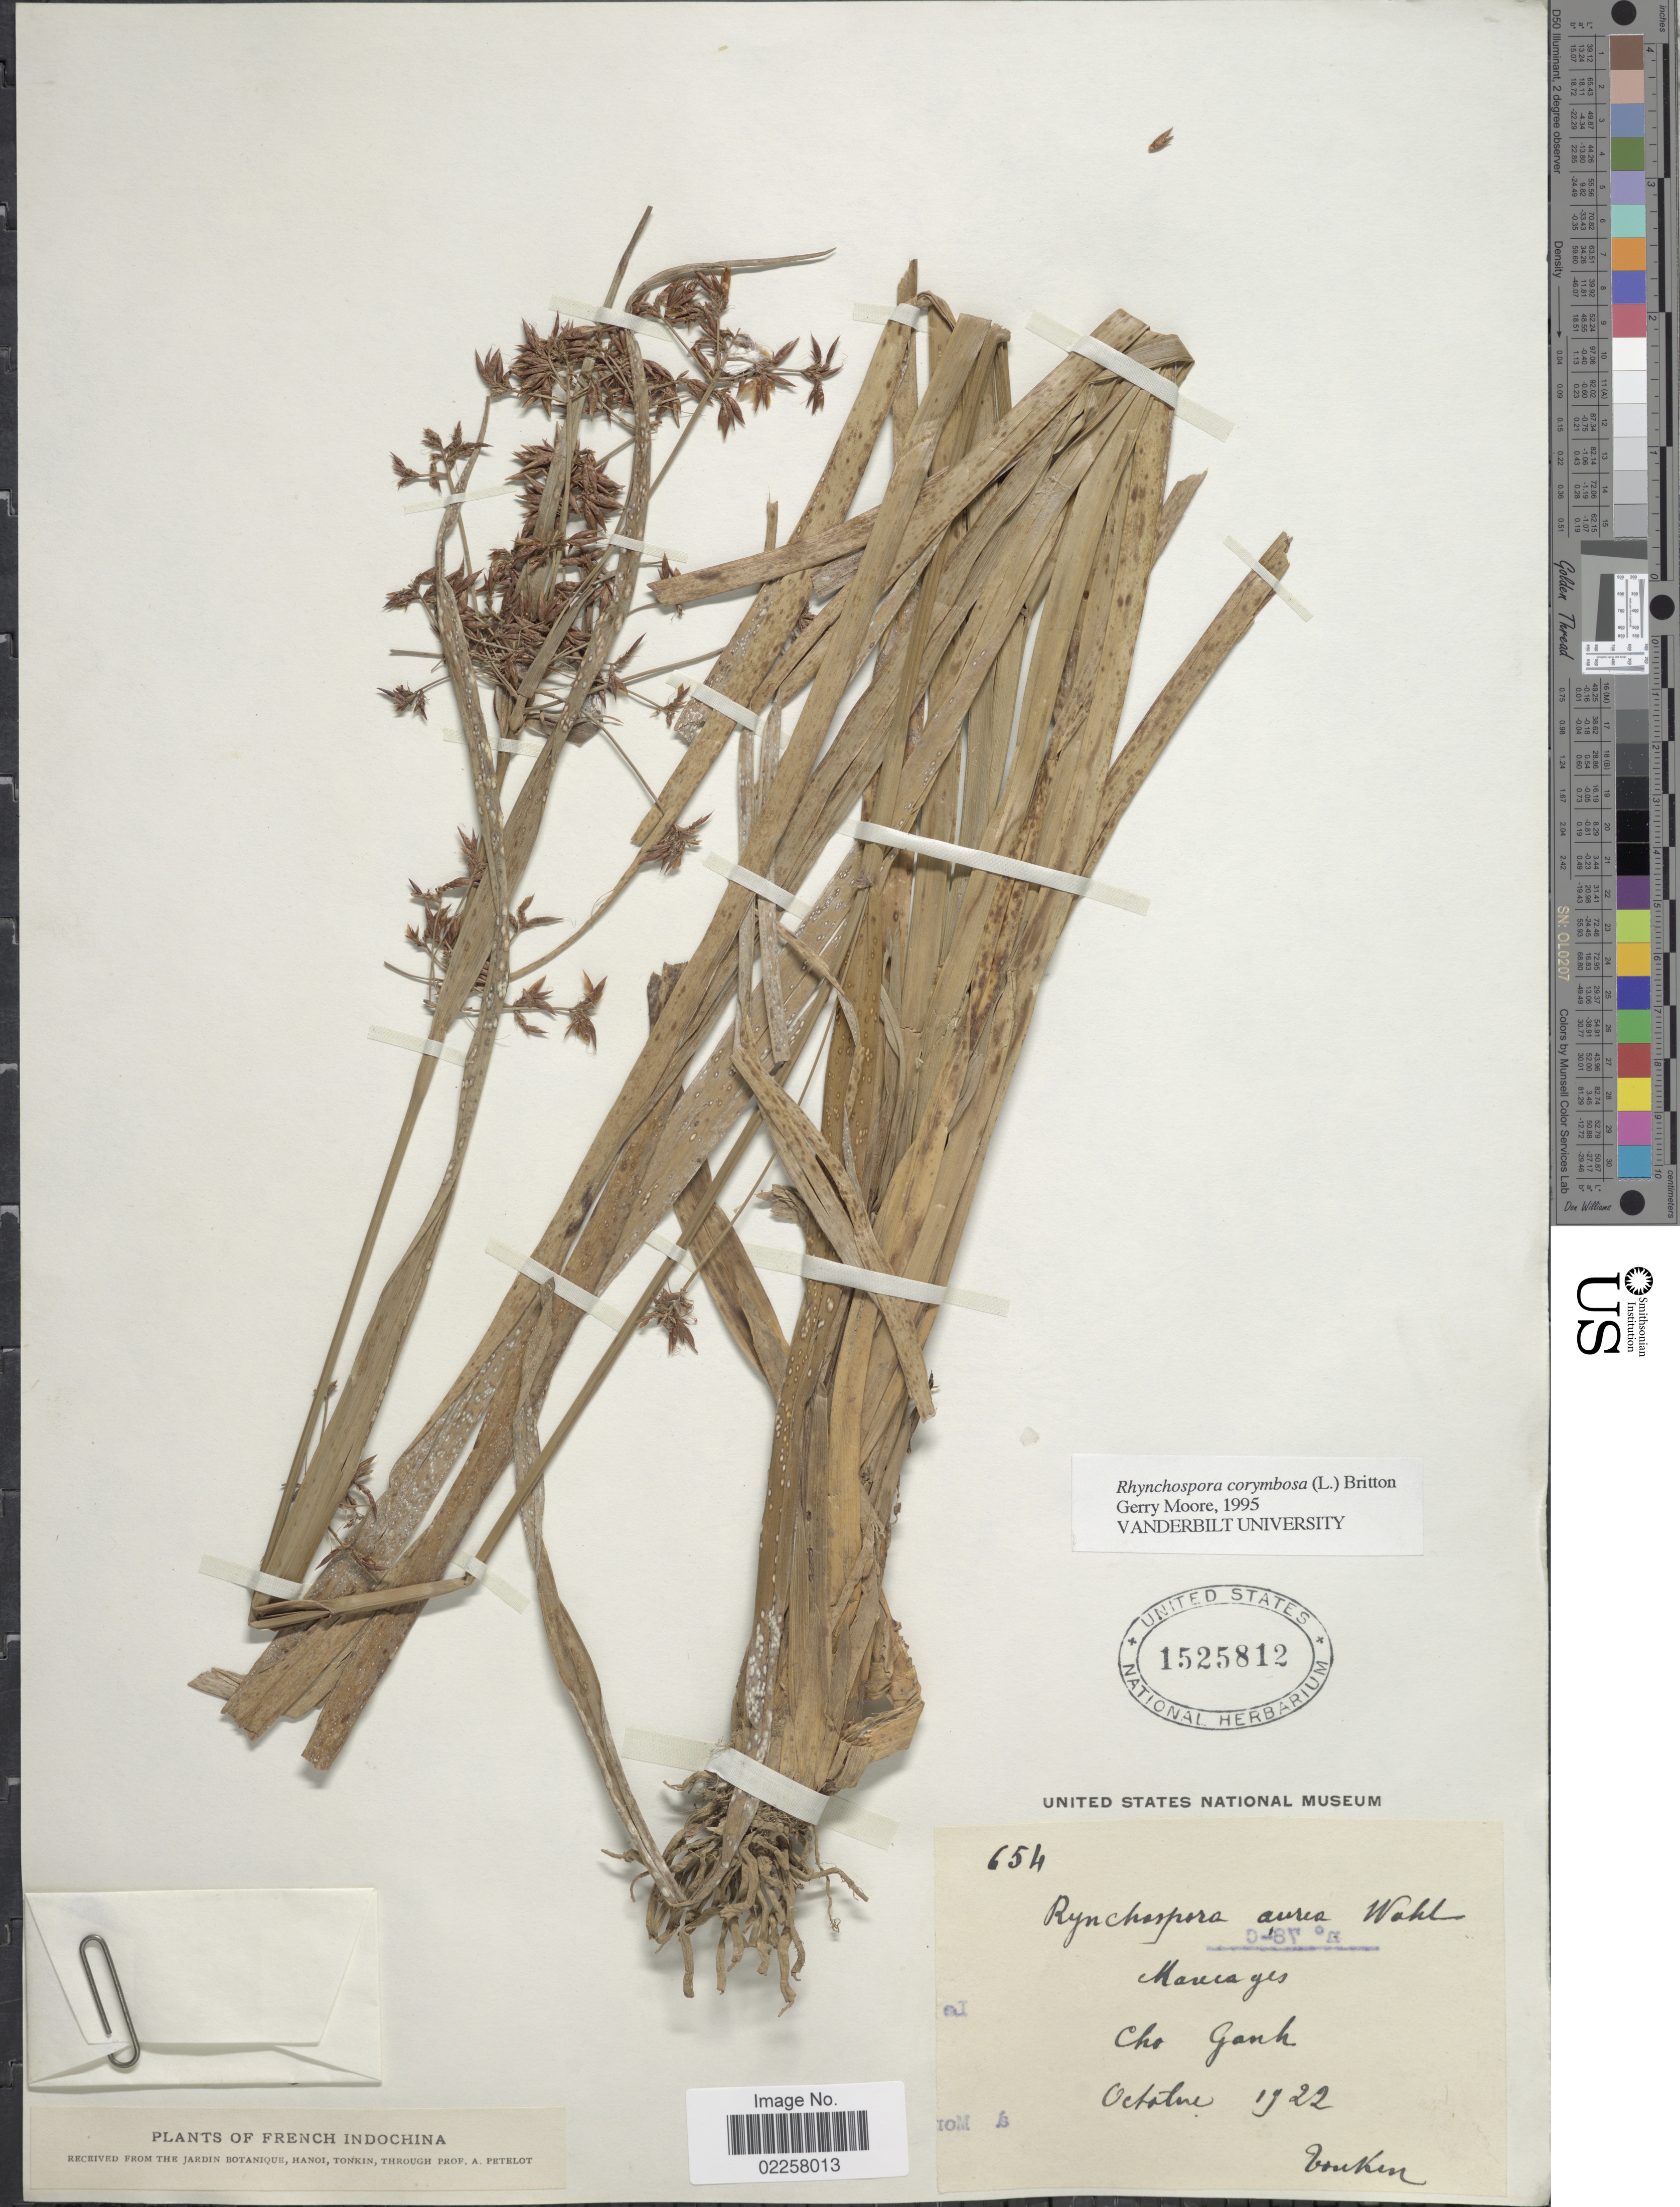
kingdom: Plantae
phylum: Tracheophyta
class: Liliopsida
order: Poales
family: Cyperaceae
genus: Rhynchospora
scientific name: Rhynchospora corymbosa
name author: (L.) Britton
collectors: A. Petelot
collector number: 654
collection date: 1922-10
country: Vietnam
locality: Tonkin. Mancages, Cho Ganh.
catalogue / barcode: US 1525812